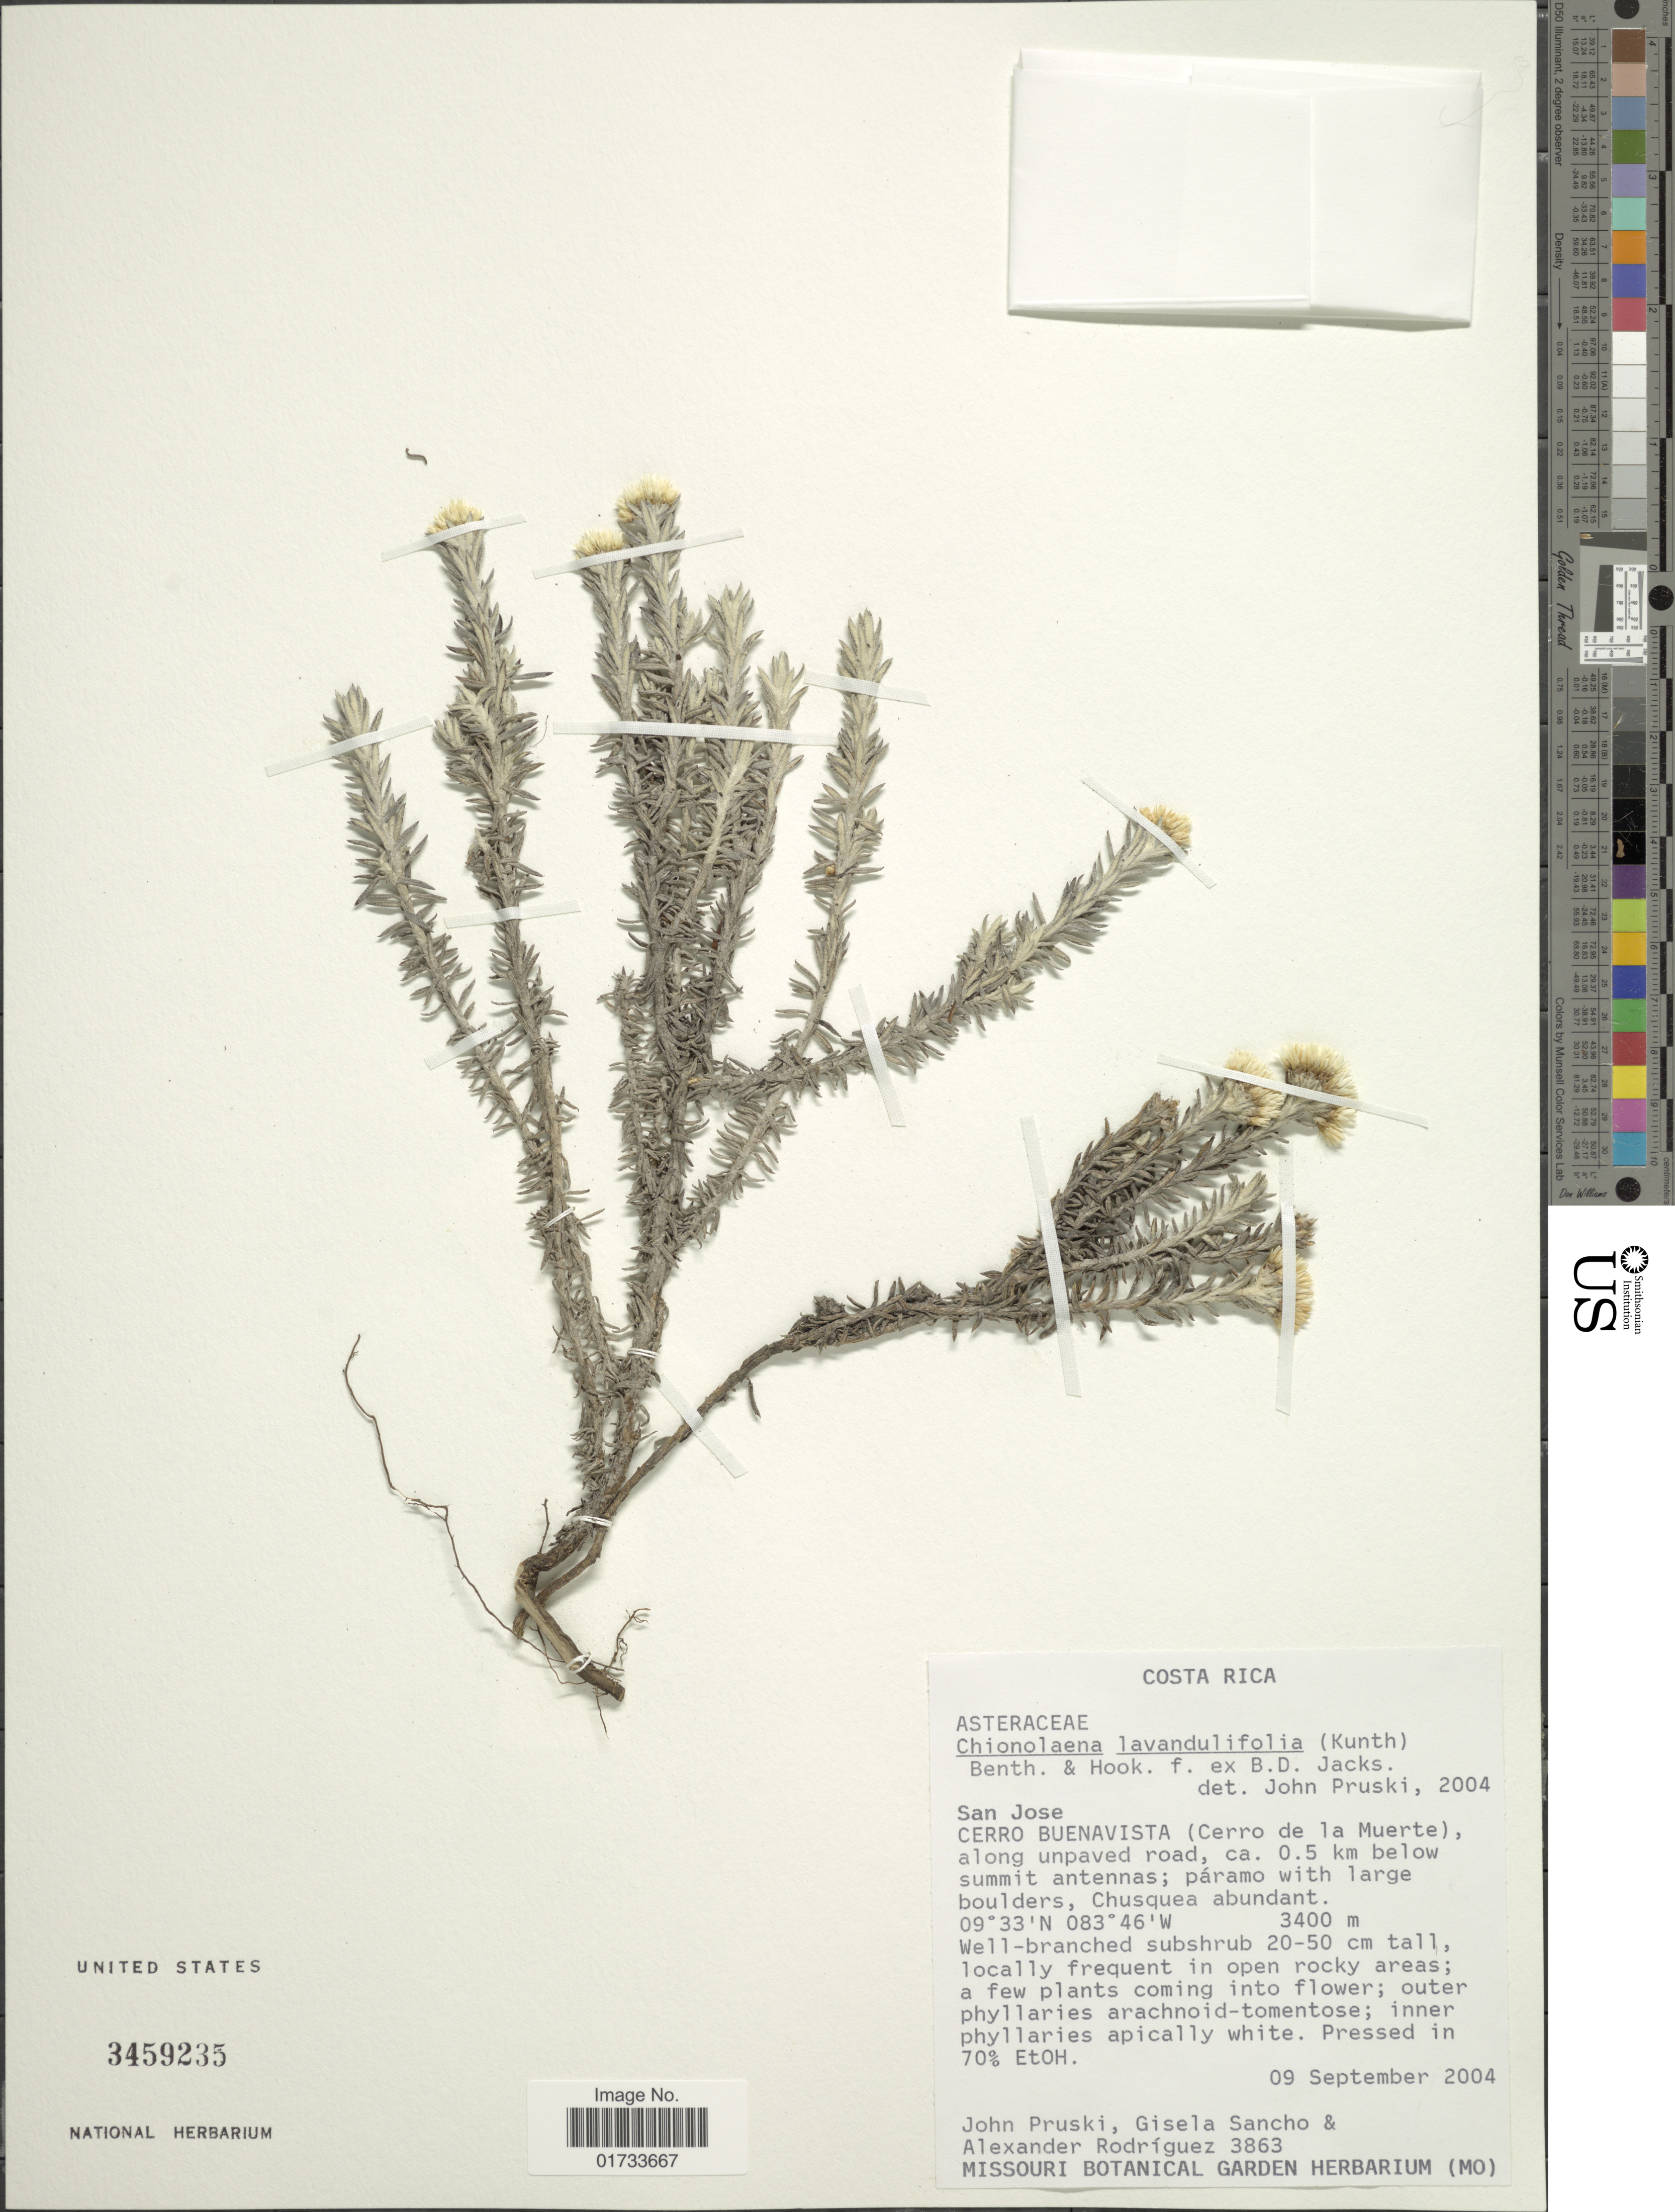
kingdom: Plantae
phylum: Tracheophyta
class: Magnoliopsida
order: Asterales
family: Asteraceae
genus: Gnaphaliothamnus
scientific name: Gnaphaliothamnus costaricensis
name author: G.L. Nesom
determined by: Nesom, Guy L.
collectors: J. F. Pruski, G. Sancho & A. Rodríguez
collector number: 3836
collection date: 2004-09-09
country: Costa Rica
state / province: San José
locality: Cerro Buenavista (Cerro de la Muerte), along unpaved road, ca. 0.5 km below summit antennas; páramo with large boulders, Chusquea abundant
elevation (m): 3400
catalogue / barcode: US 3459235